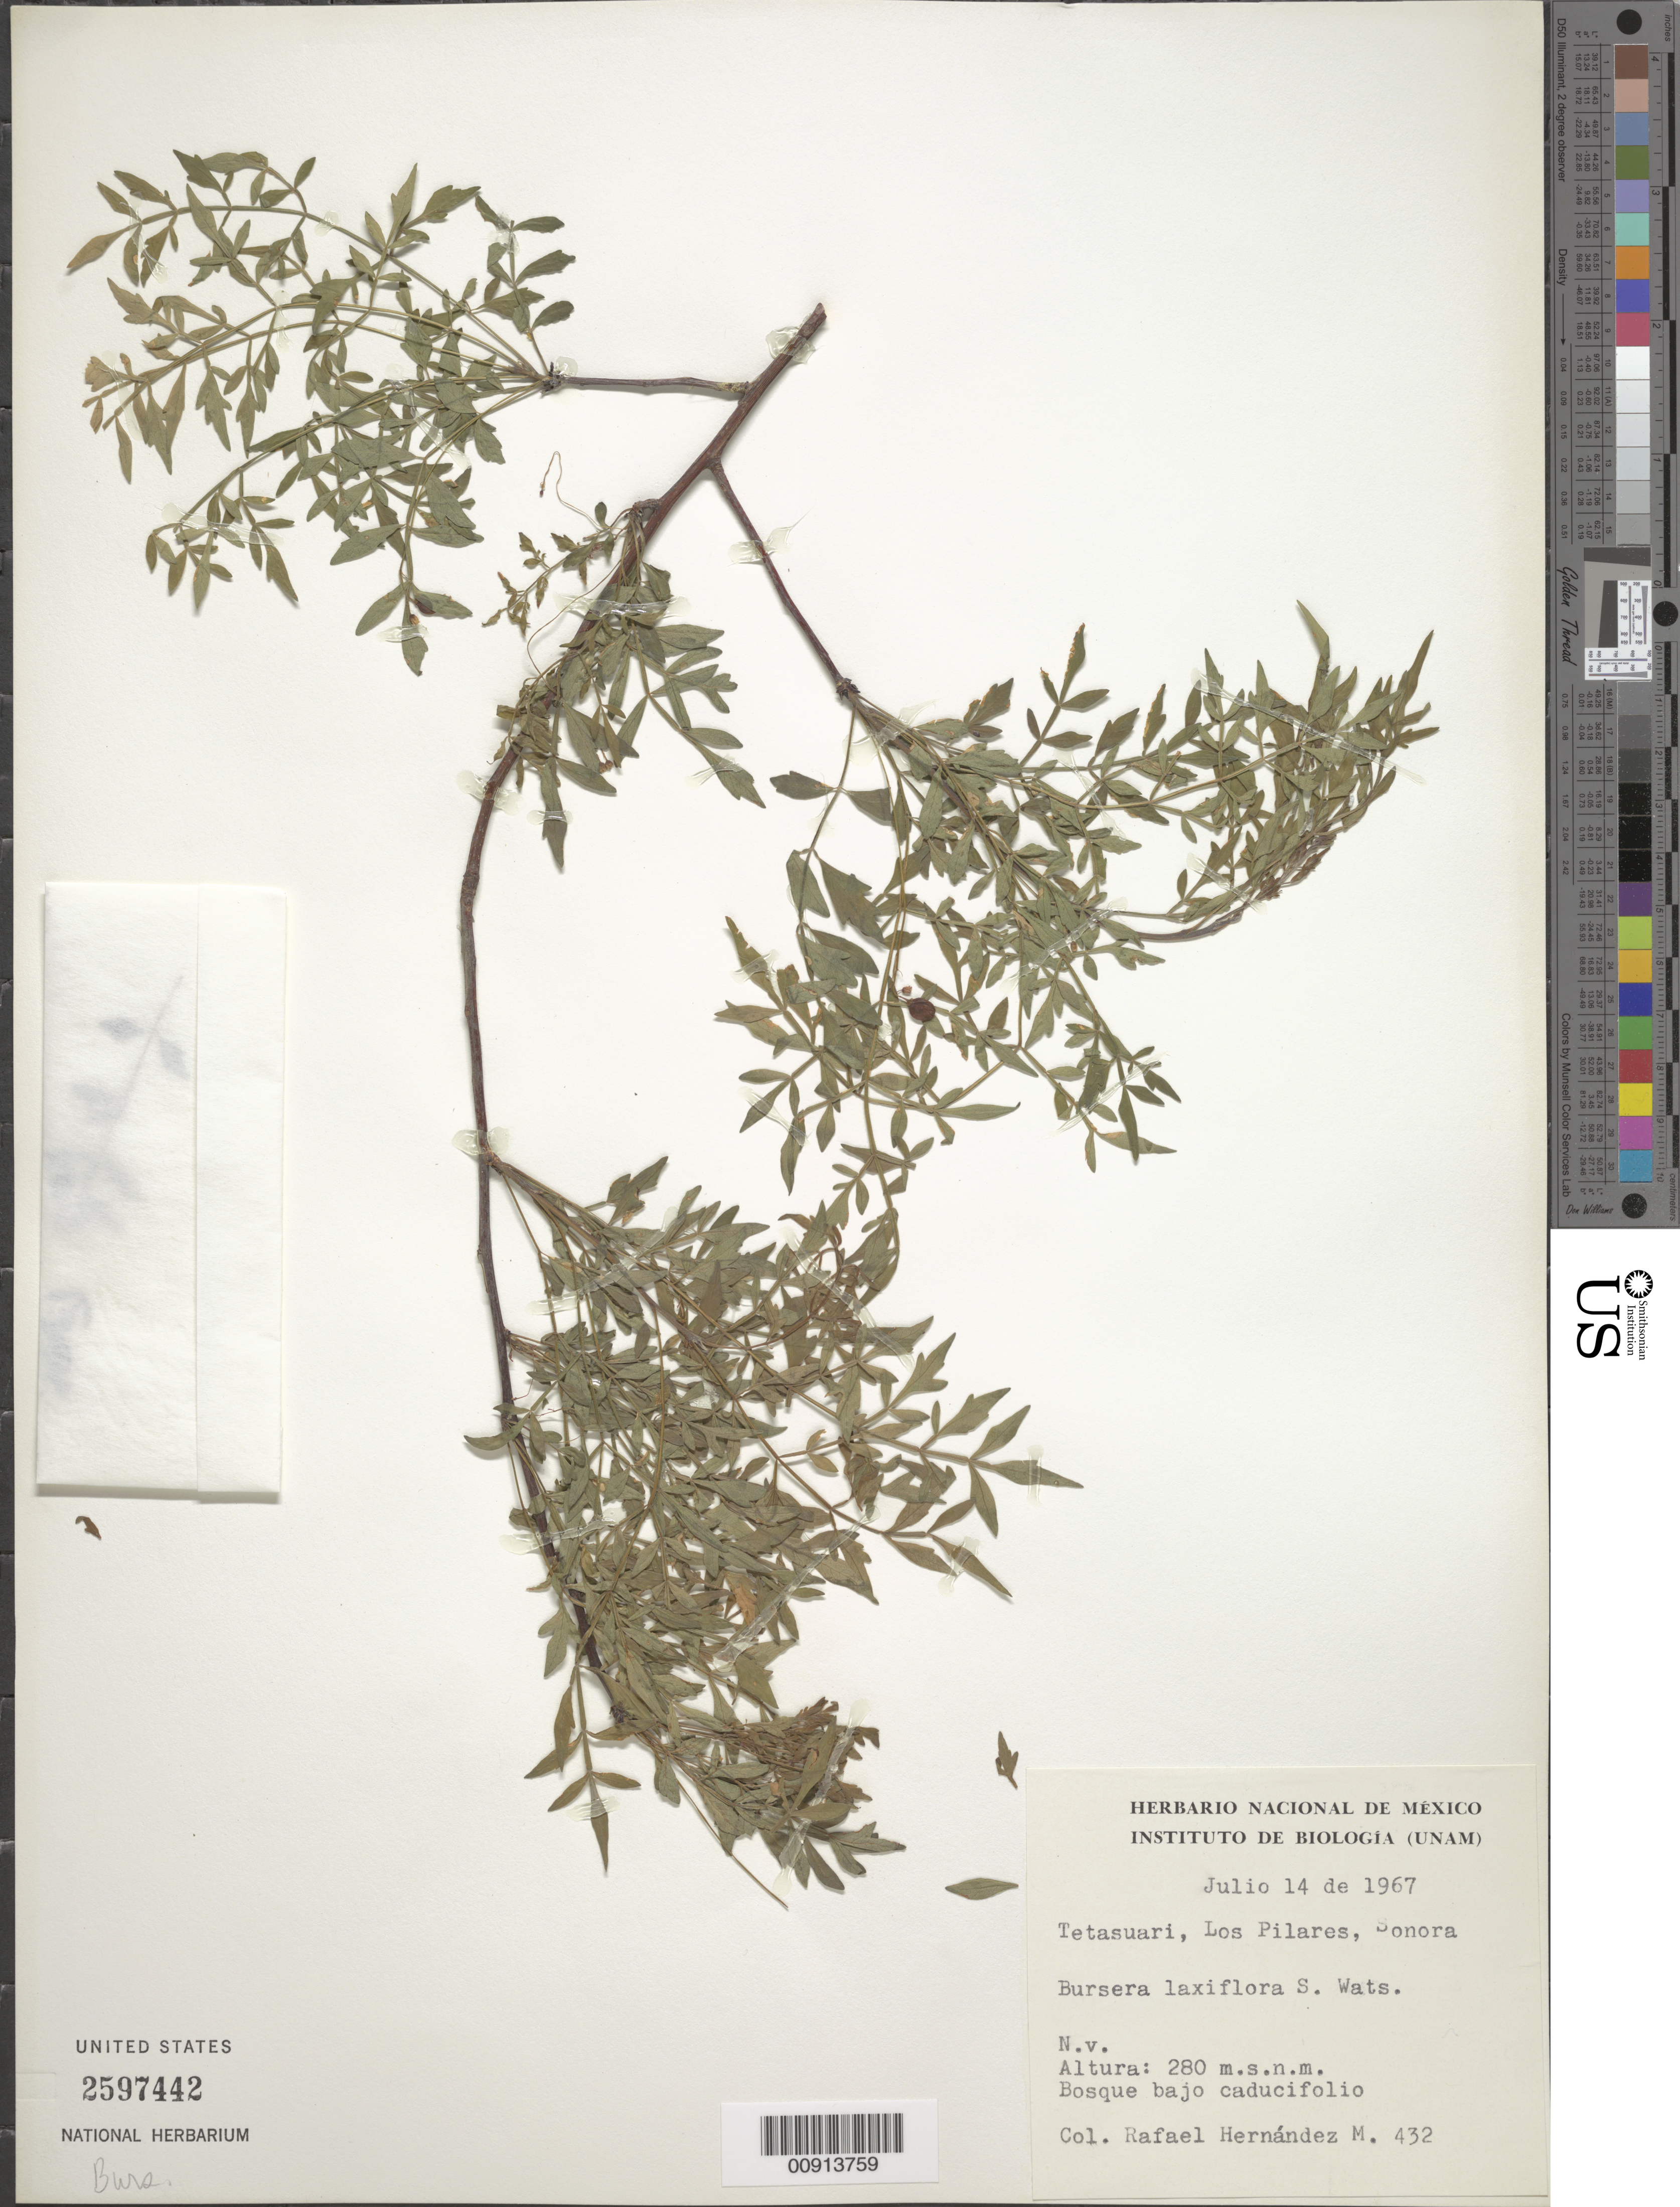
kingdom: Plantae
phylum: Tracheophyta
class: Magnoliopsida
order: Sapindales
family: Burseraceae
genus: Bursera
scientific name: Bursera laxiflora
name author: S. Watson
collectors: R. M. Hernandez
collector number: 432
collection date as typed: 14 Jul 1967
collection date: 1967-07-14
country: Mexico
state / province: Sonora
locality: Tetasuari, Los Pilares, Sonora.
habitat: Bosque bajo caducifolio.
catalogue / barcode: US 2597442